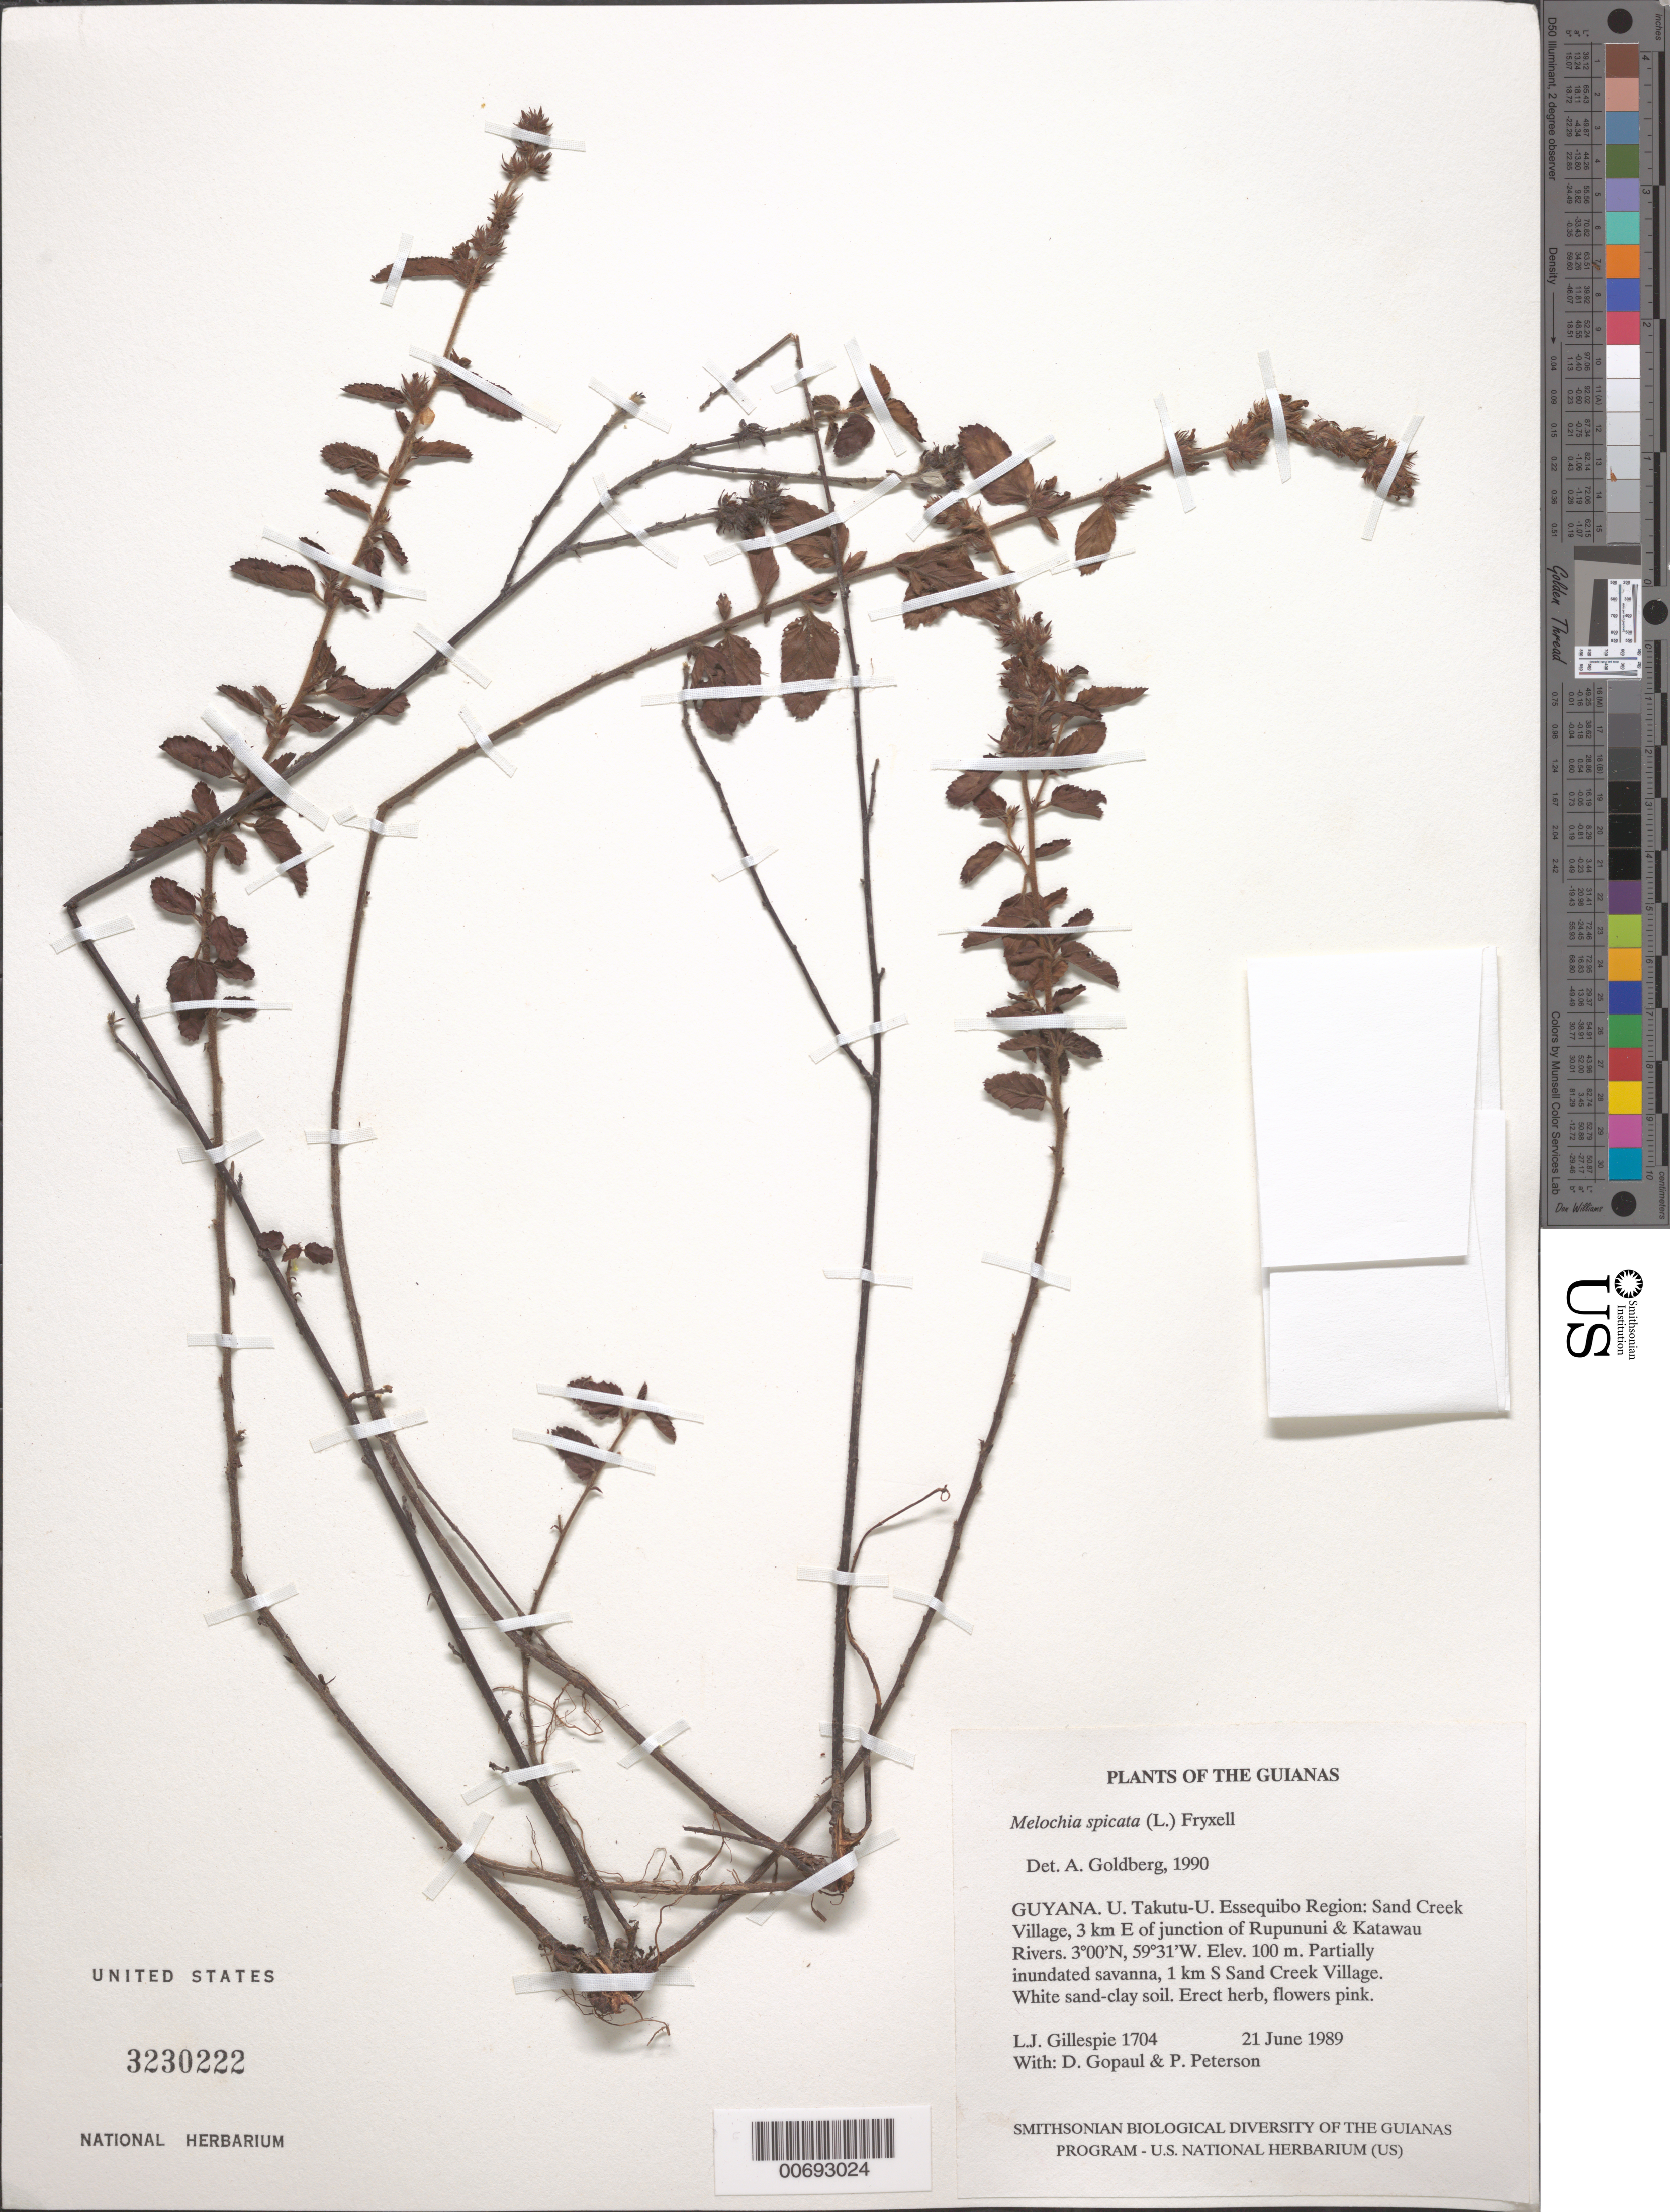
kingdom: Plantae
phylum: Tracheophyta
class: Magnoliopsida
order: Malvales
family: Malvaceae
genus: Melochia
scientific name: Melochia spicata var. spicata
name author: (L.) Fryxell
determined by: Dorr, L. J., (BOT), Smithsonian Institution - National Museum of Natural History (UNITED STATES)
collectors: L. J. Gillespie, D. Gopaul & P. M. Peterson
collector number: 1704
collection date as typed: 21 June 1989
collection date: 1989-06-21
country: Guyana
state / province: U. Takutu-U. Essequibo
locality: Sand Creek Village, 3 km E of junction of Rupununi & Katawau Rivers. 1 km S of village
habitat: Partially inundated savanna. White sand-clay soil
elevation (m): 100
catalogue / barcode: US 3230222